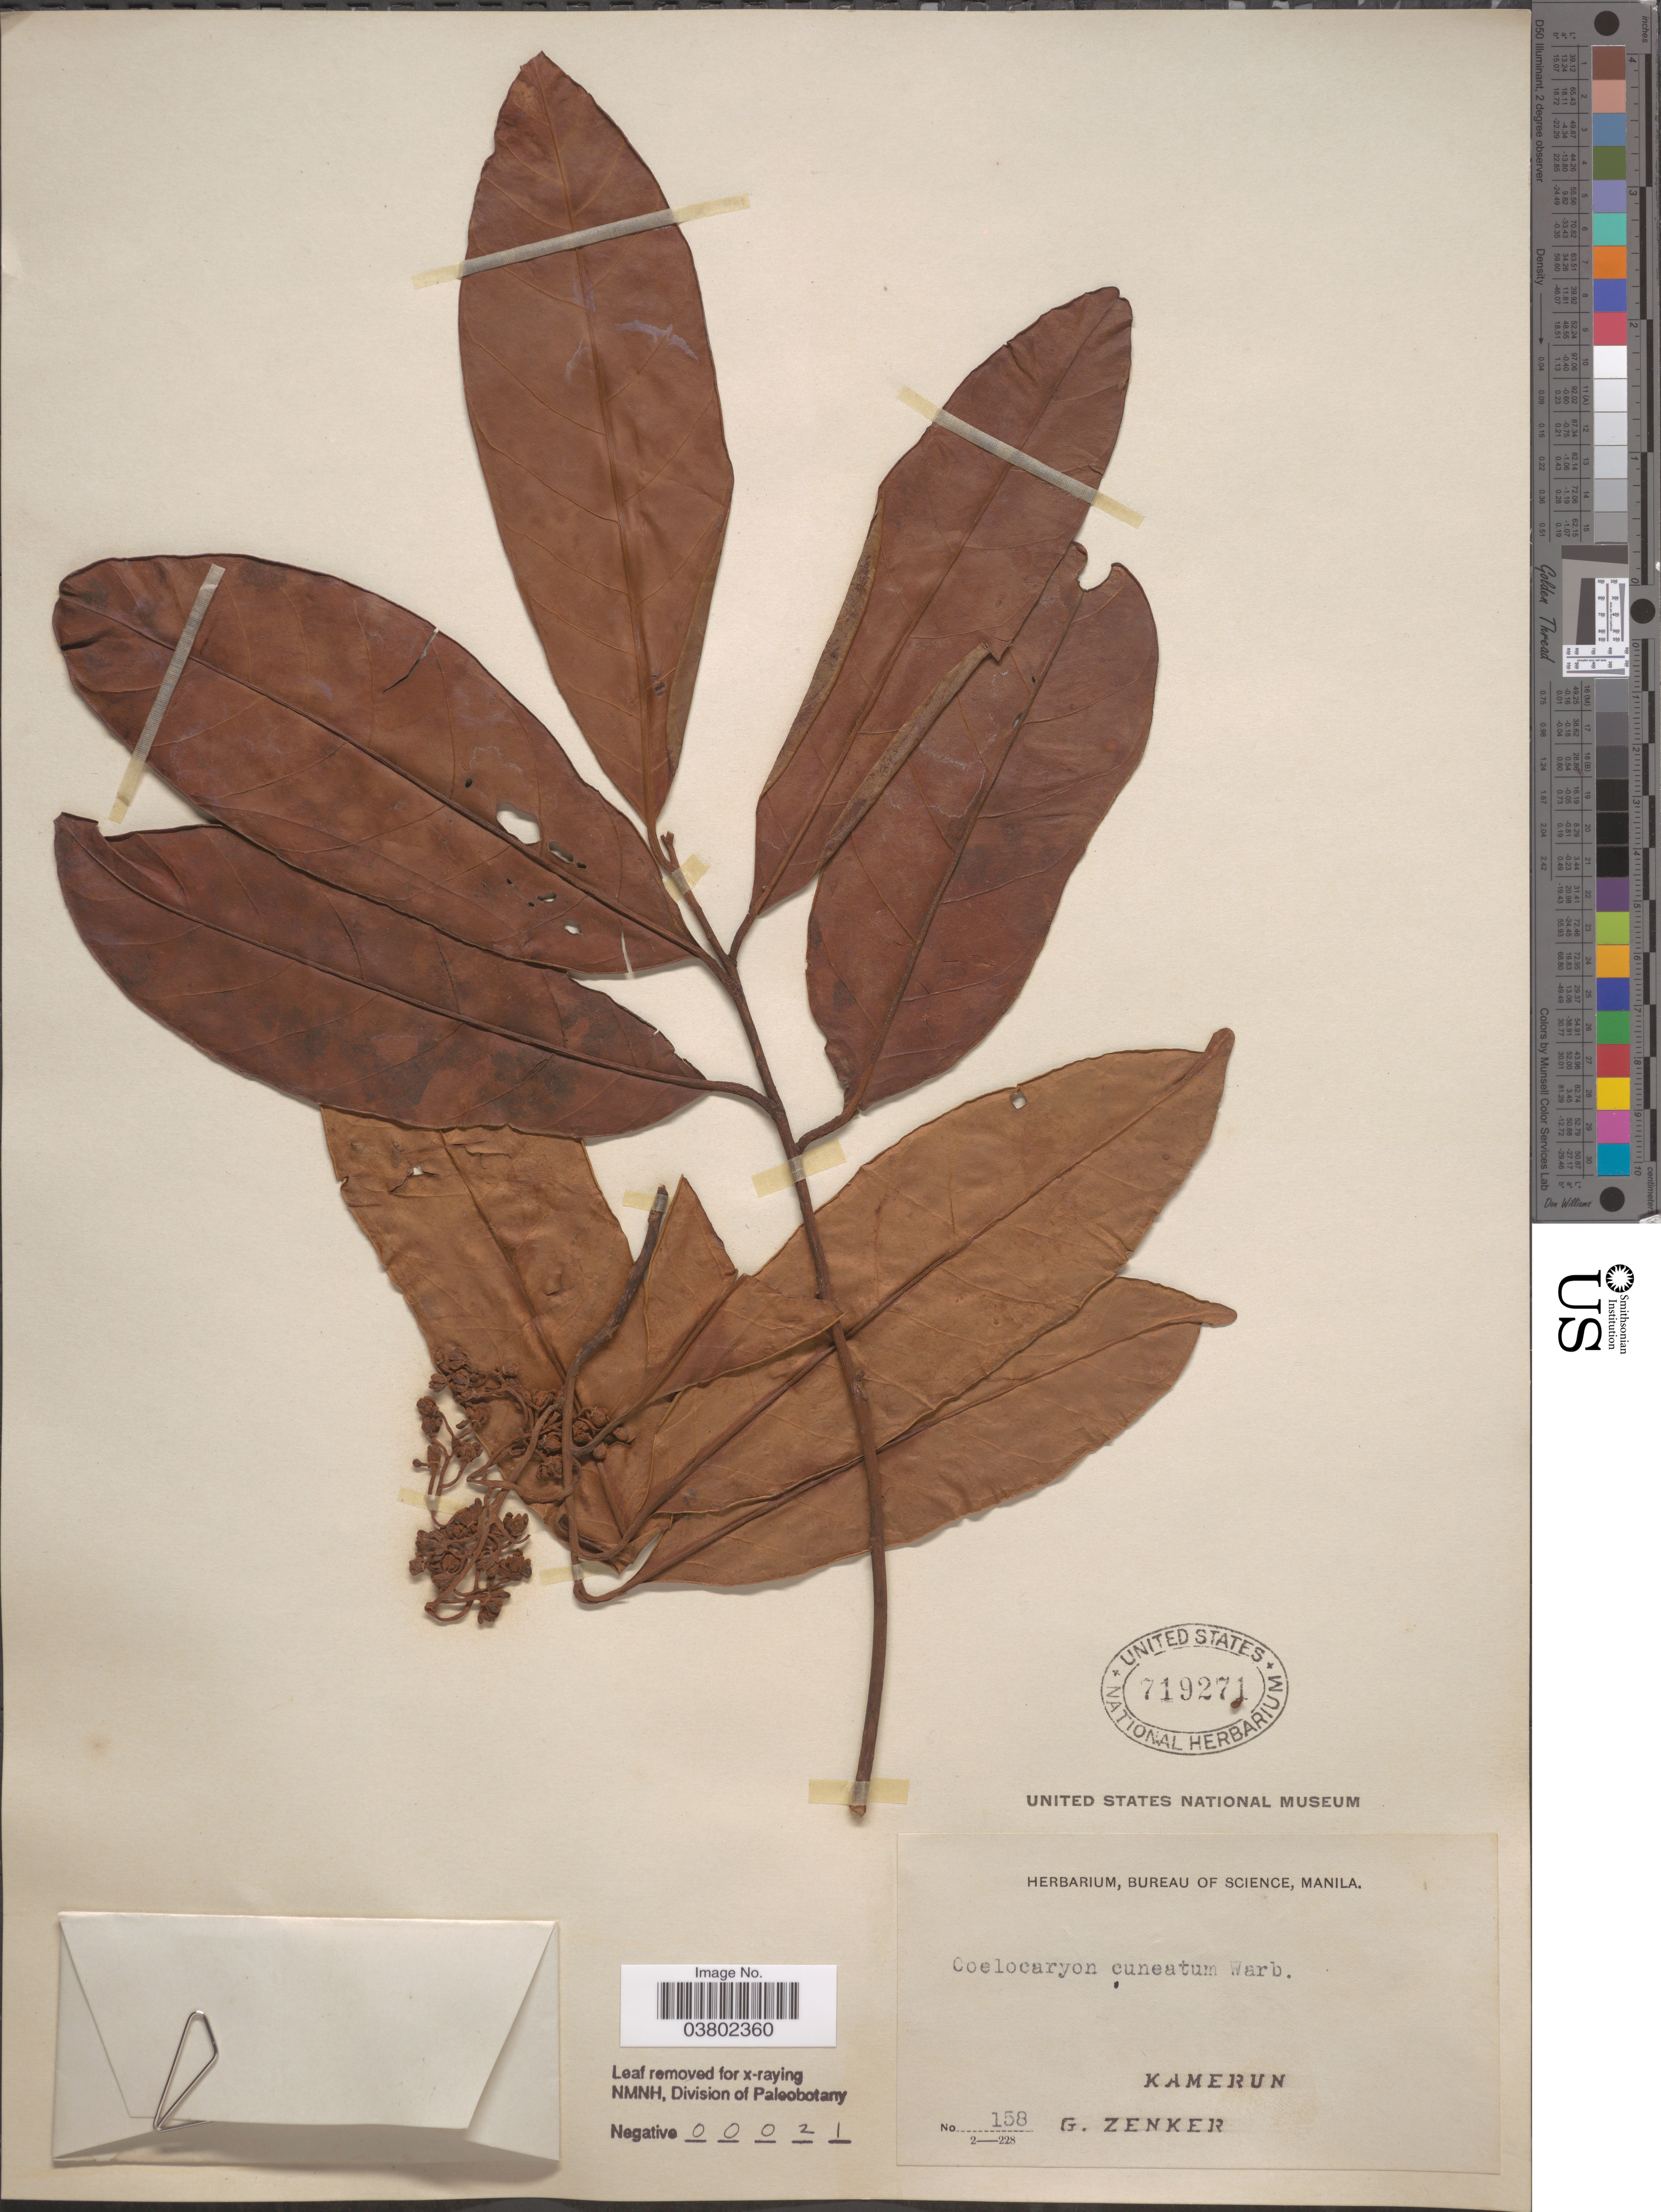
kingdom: Plantae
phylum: Tracheophyta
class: Magnoliopsida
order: Magnoliales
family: Myristicaceae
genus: Coelocaryon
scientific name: Coelocaryon cuneatum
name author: Warb.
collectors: G. A. Zenker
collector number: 158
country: Cameroon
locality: Kamerun.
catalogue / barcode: US 719271